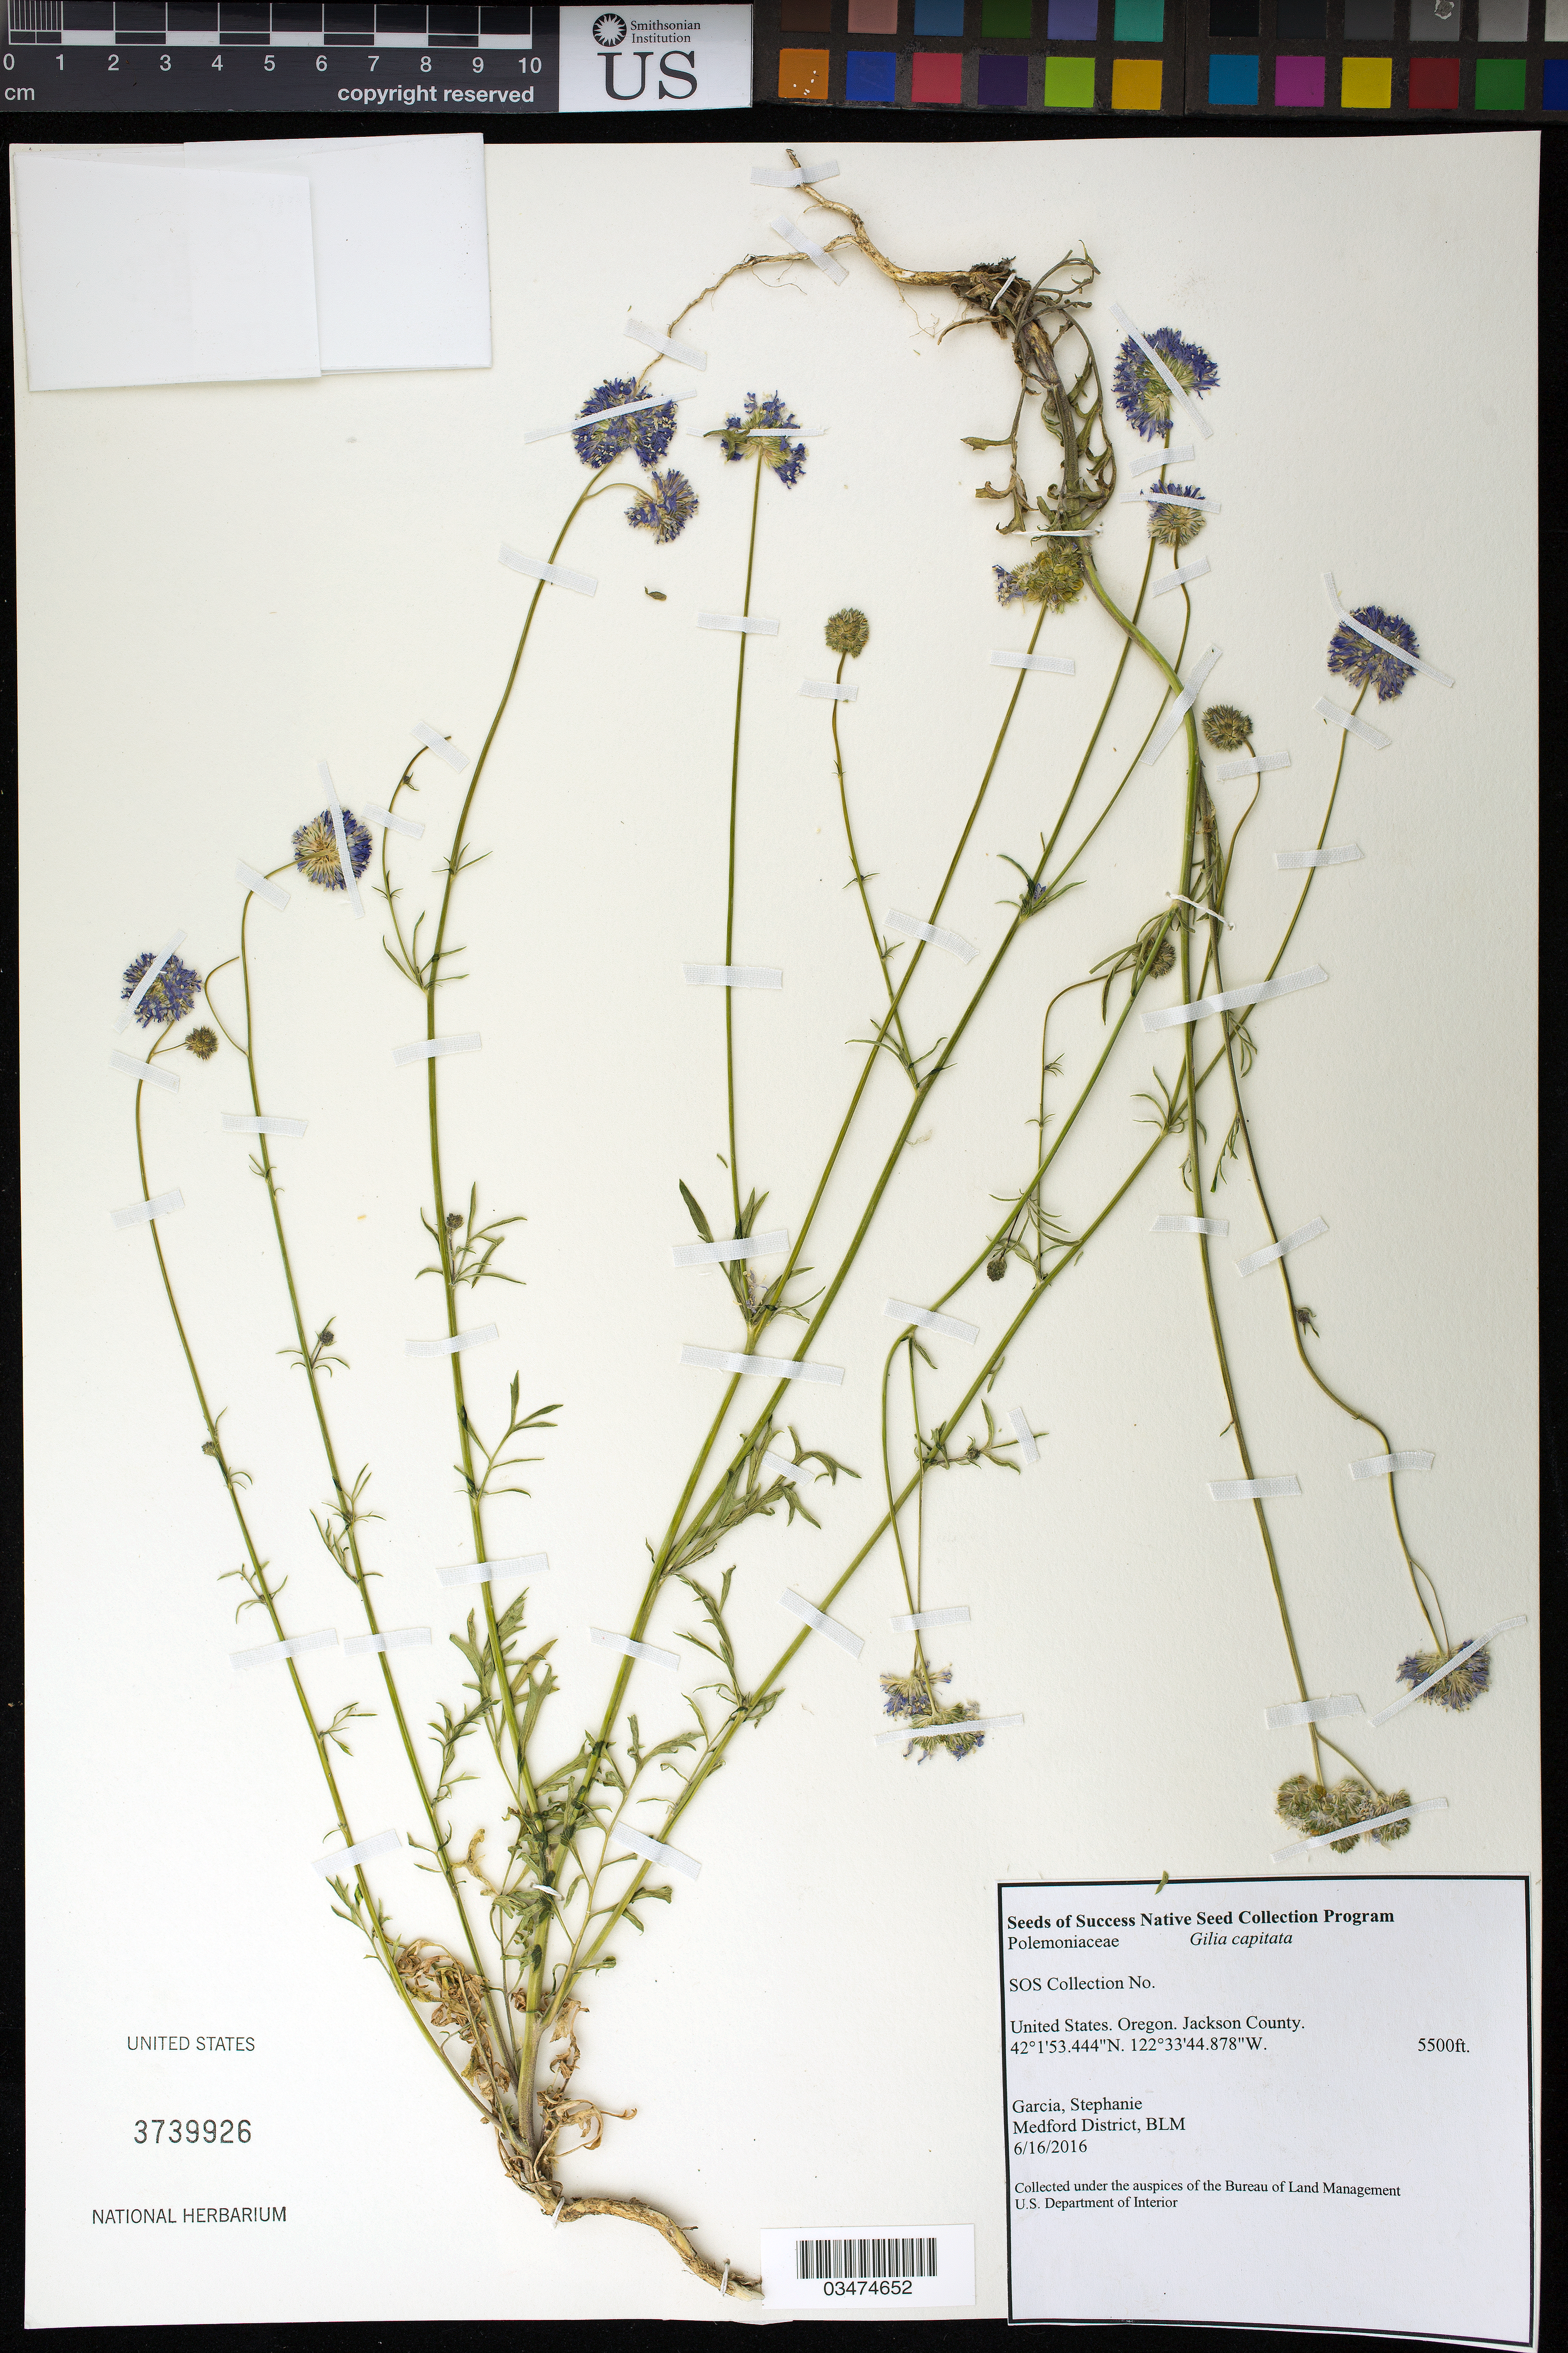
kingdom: Plantae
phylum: Tracheophyta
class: Magnoliopsida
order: Ericales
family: Polemoniaceae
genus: Gilia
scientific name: Gilia capitata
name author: Sims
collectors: S. Garcia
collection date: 2016-06-16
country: United States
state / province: Oregon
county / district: Jackson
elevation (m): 1676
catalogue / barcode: US 3739926